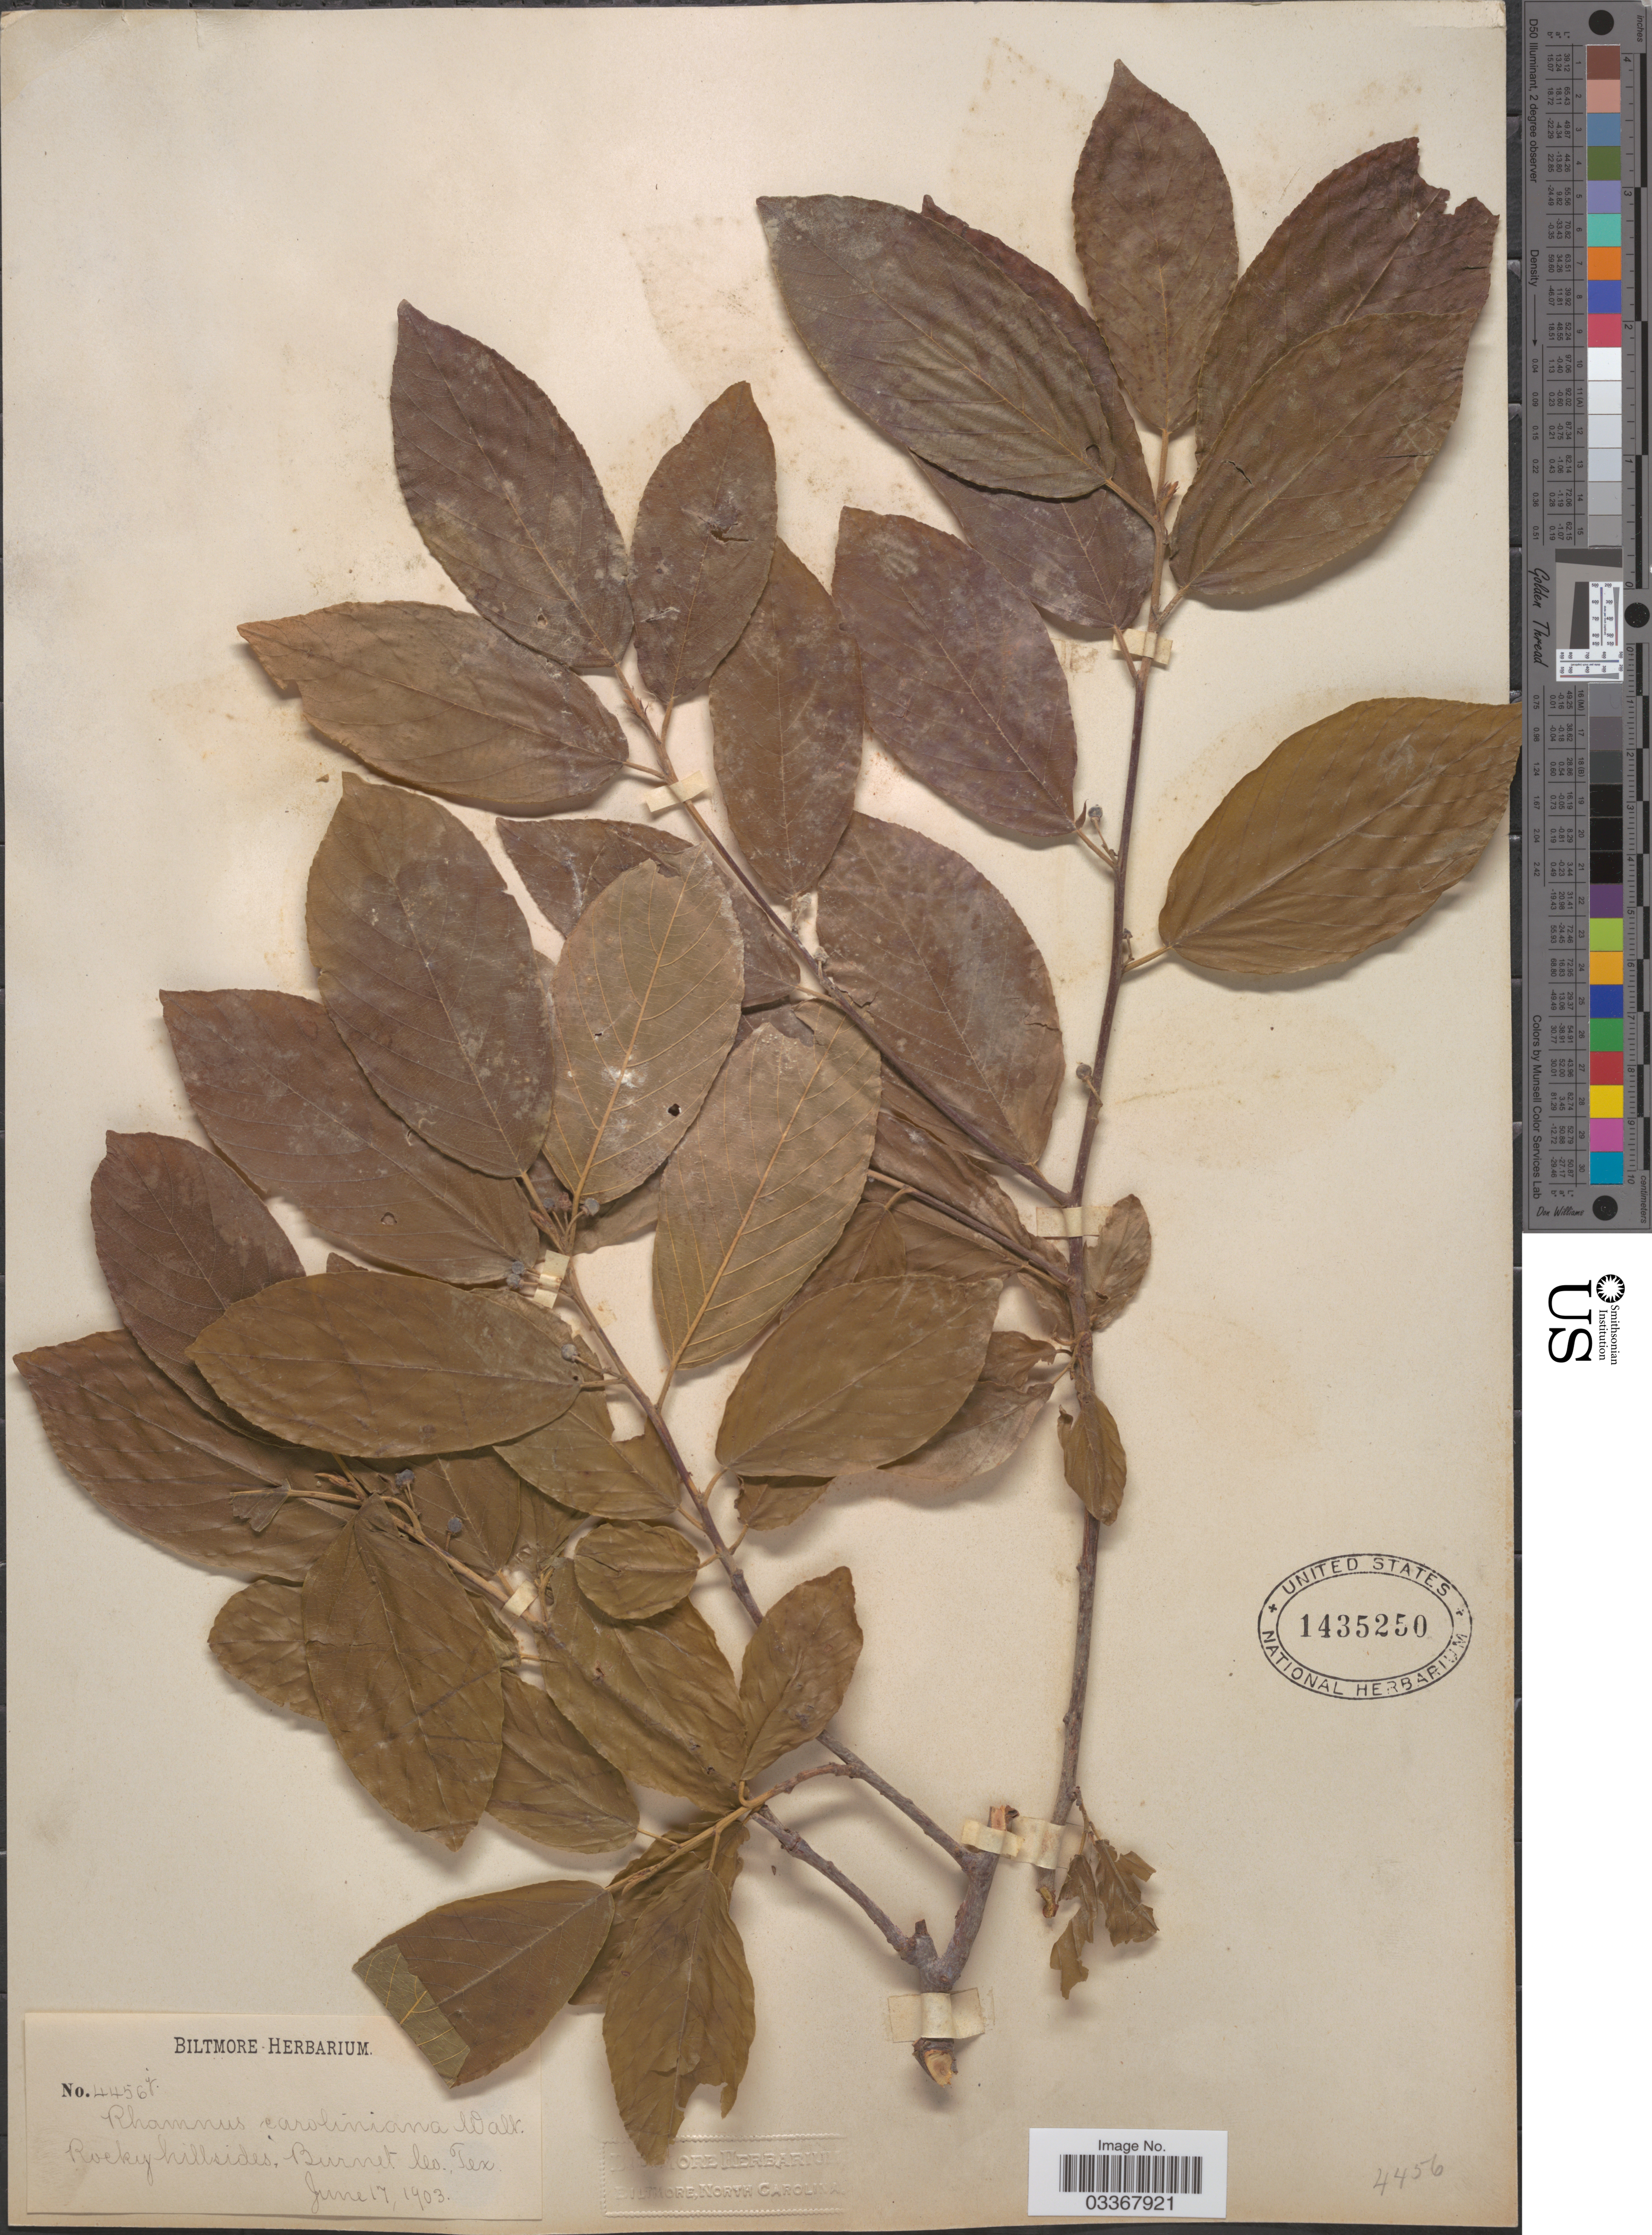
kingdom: Plantae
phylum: Tracheophyta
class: Magnoliopsida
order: Rosales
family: Rhamnaceae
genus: Frangula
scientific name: Frangula caroliniana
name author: (Walter) A. Gray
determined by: Strong, Mark T., (BOT), Smithsonian Institution - National Museum of Natural History (UNITED STATES)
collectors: ex herb. Biltmore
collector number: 4456J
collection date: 1903-06-17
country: United States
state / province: Texas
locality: Burnet Co.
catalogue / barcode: US 1435250